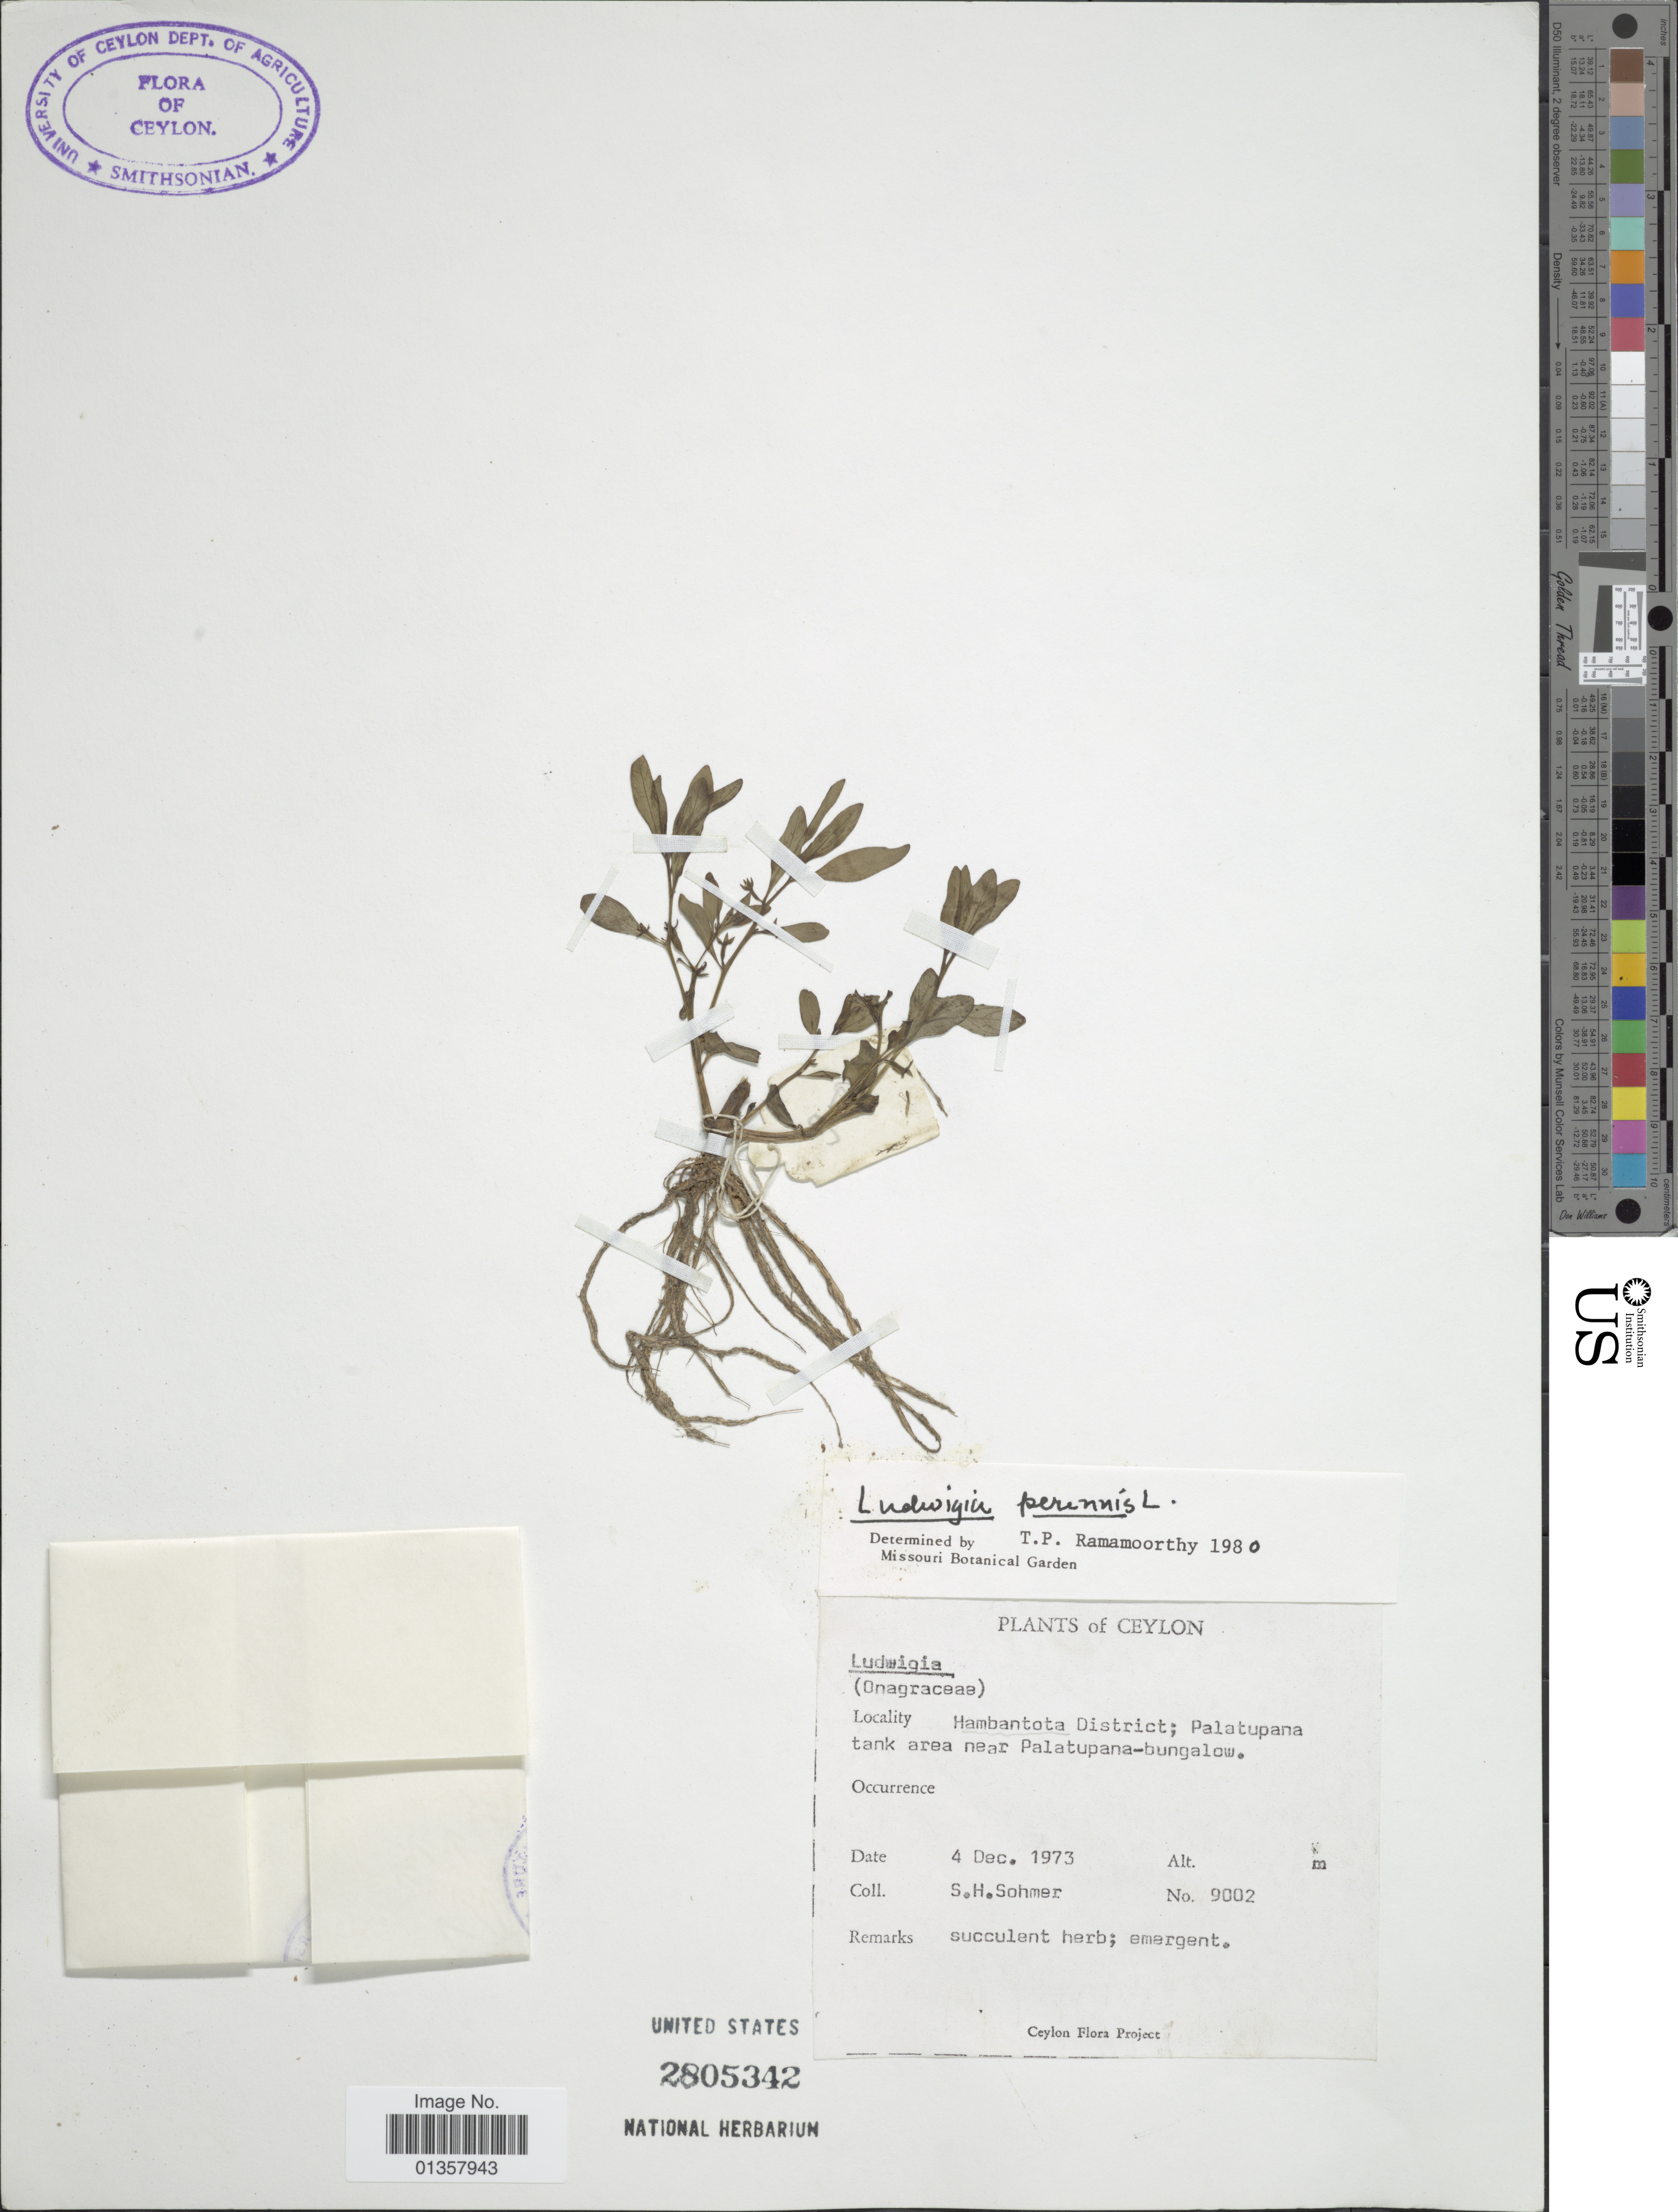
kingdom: Plantae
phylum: Tracheophyta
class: Magnoliopsida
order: Myrtales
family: Onagraceae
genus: Ludwigia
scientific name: Ludwigia perennis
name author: L.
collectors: S. H. Sohmer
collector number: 9002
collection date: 1973-12-04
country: Sri Lanka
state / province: Southern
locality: Ceylon. Hambantota District; Palatupana tank area near Palatupana-bungalow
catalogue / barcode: US 2805342